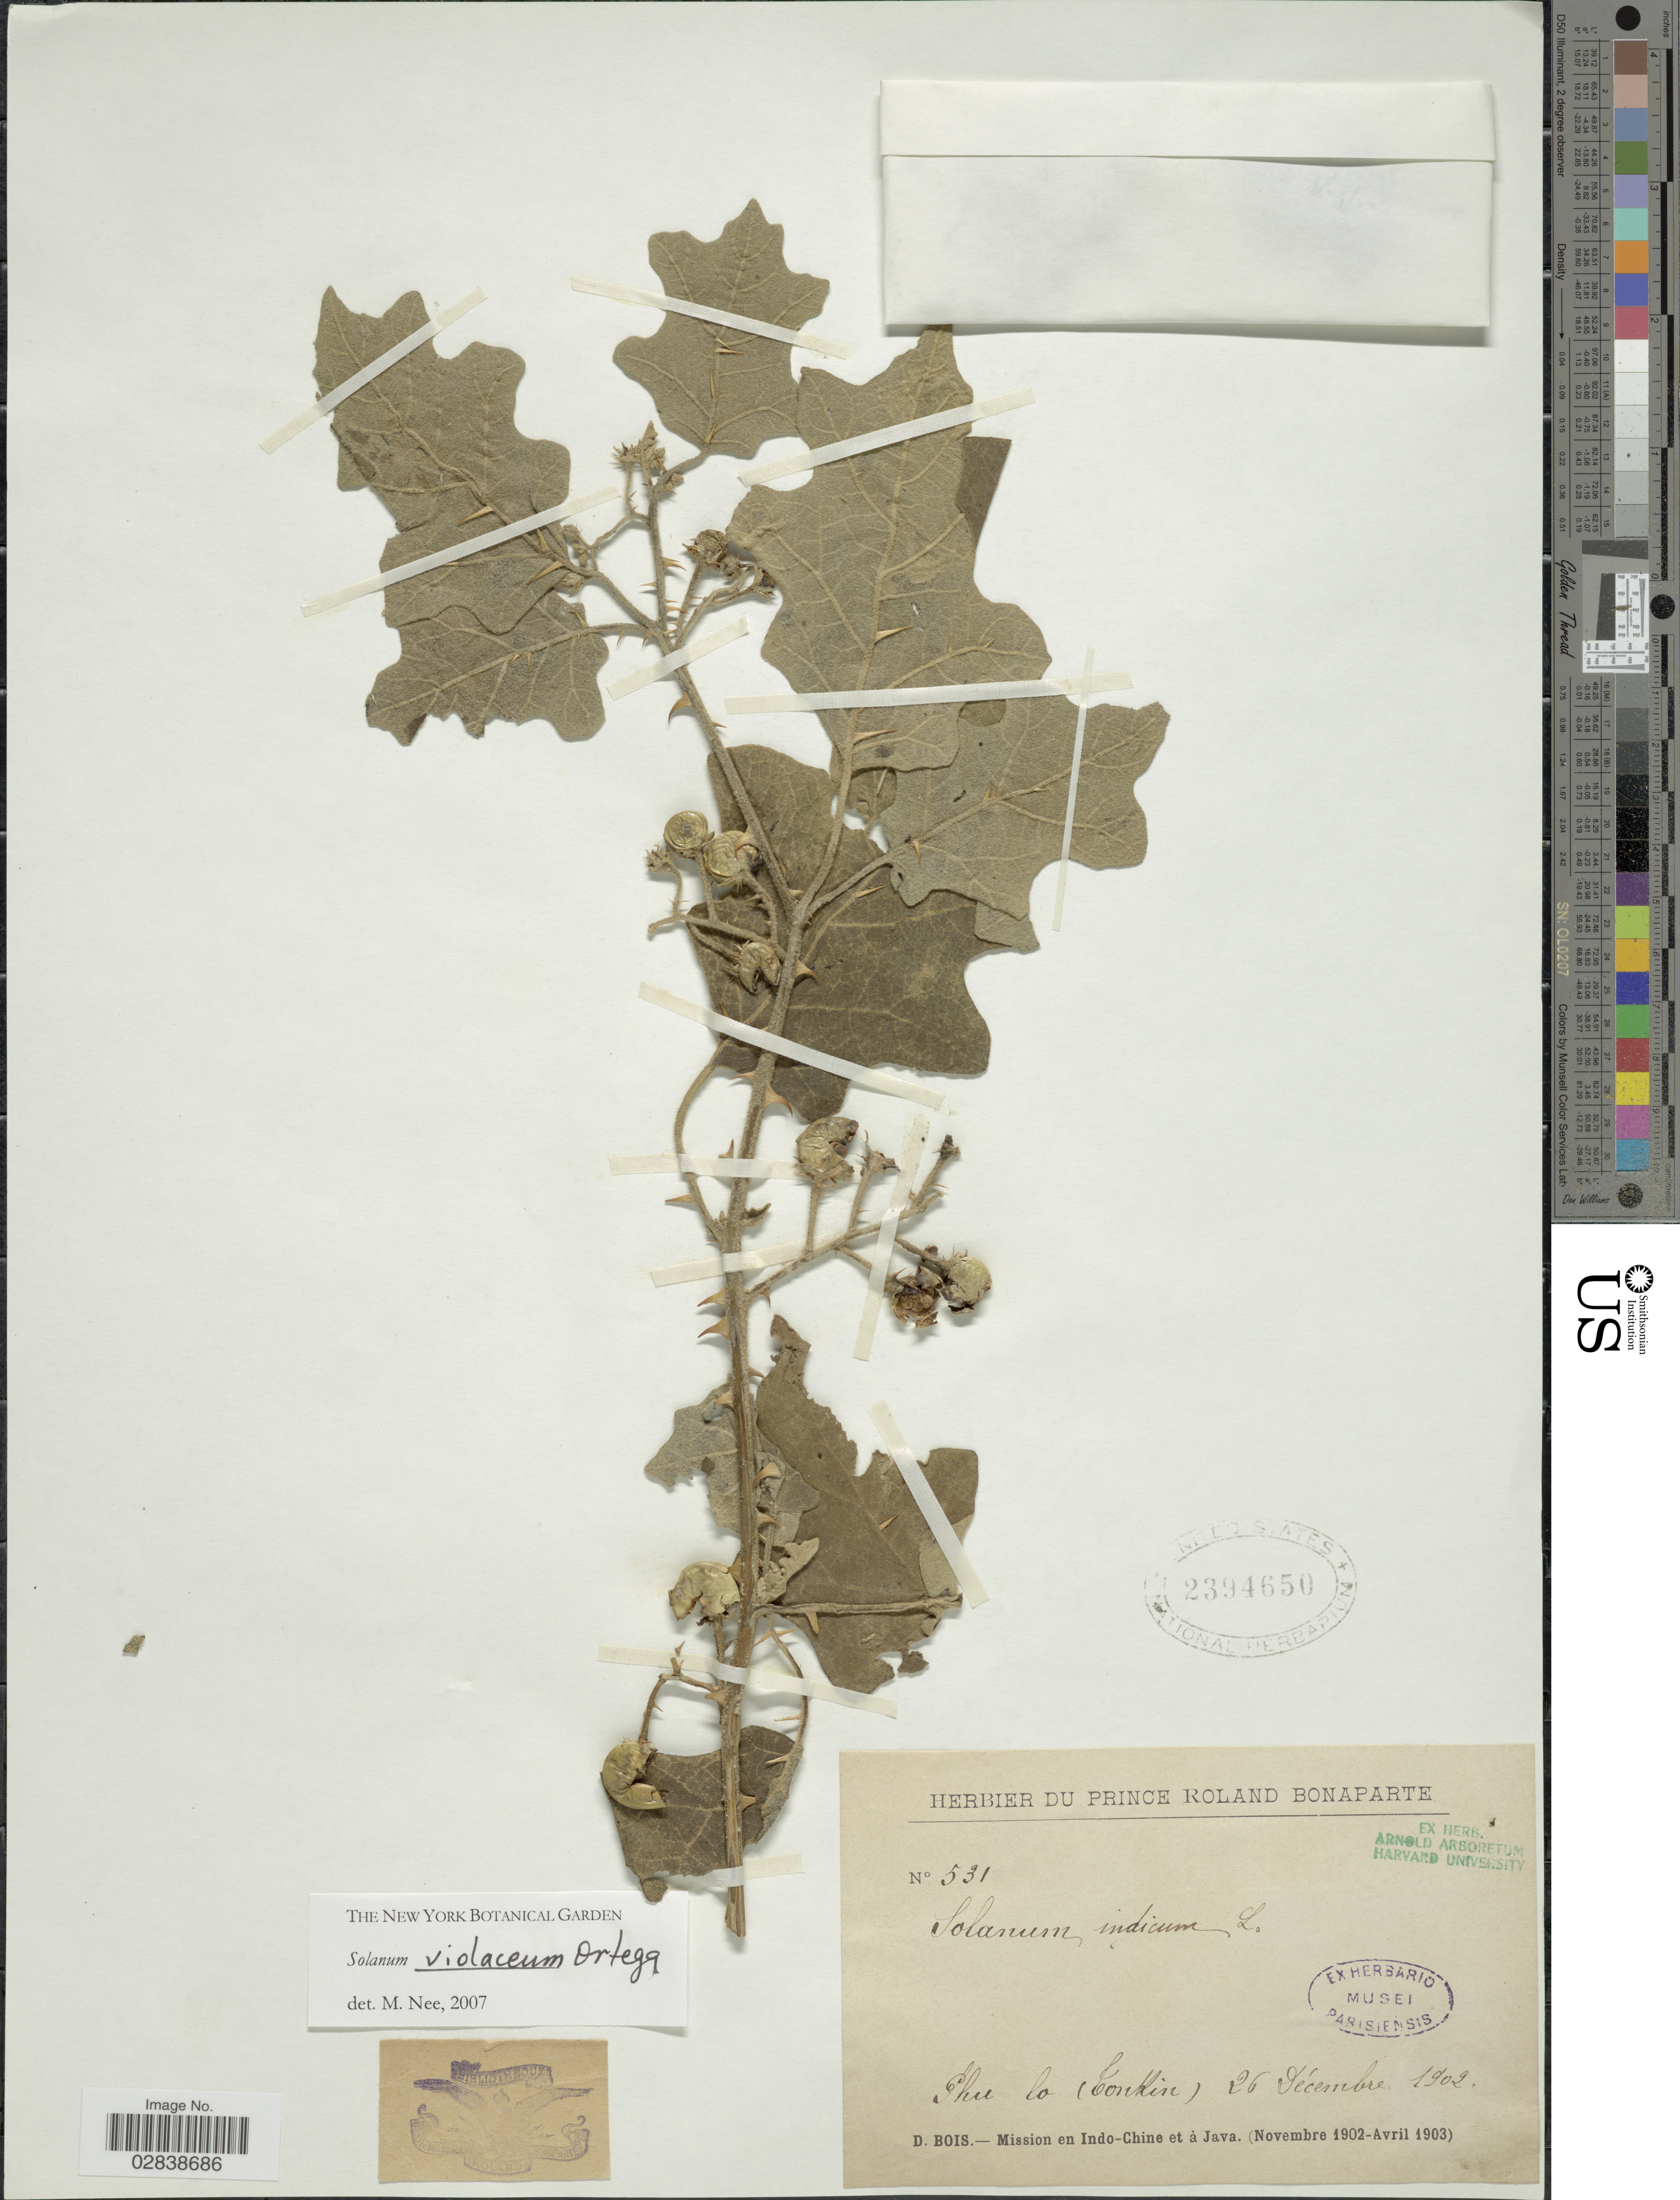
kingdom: Plantae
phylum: Tracheophyta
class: Magnoliopsida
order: Solanales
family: Solanaceae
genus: Solanum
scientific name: Solanum violaceum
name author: Ortega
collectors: D. Bois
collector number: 531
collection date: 1902-12-26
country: Vietnam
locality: Indo-Chine et à Java. Phu lo (Tonkin)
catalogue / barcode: US 2394650